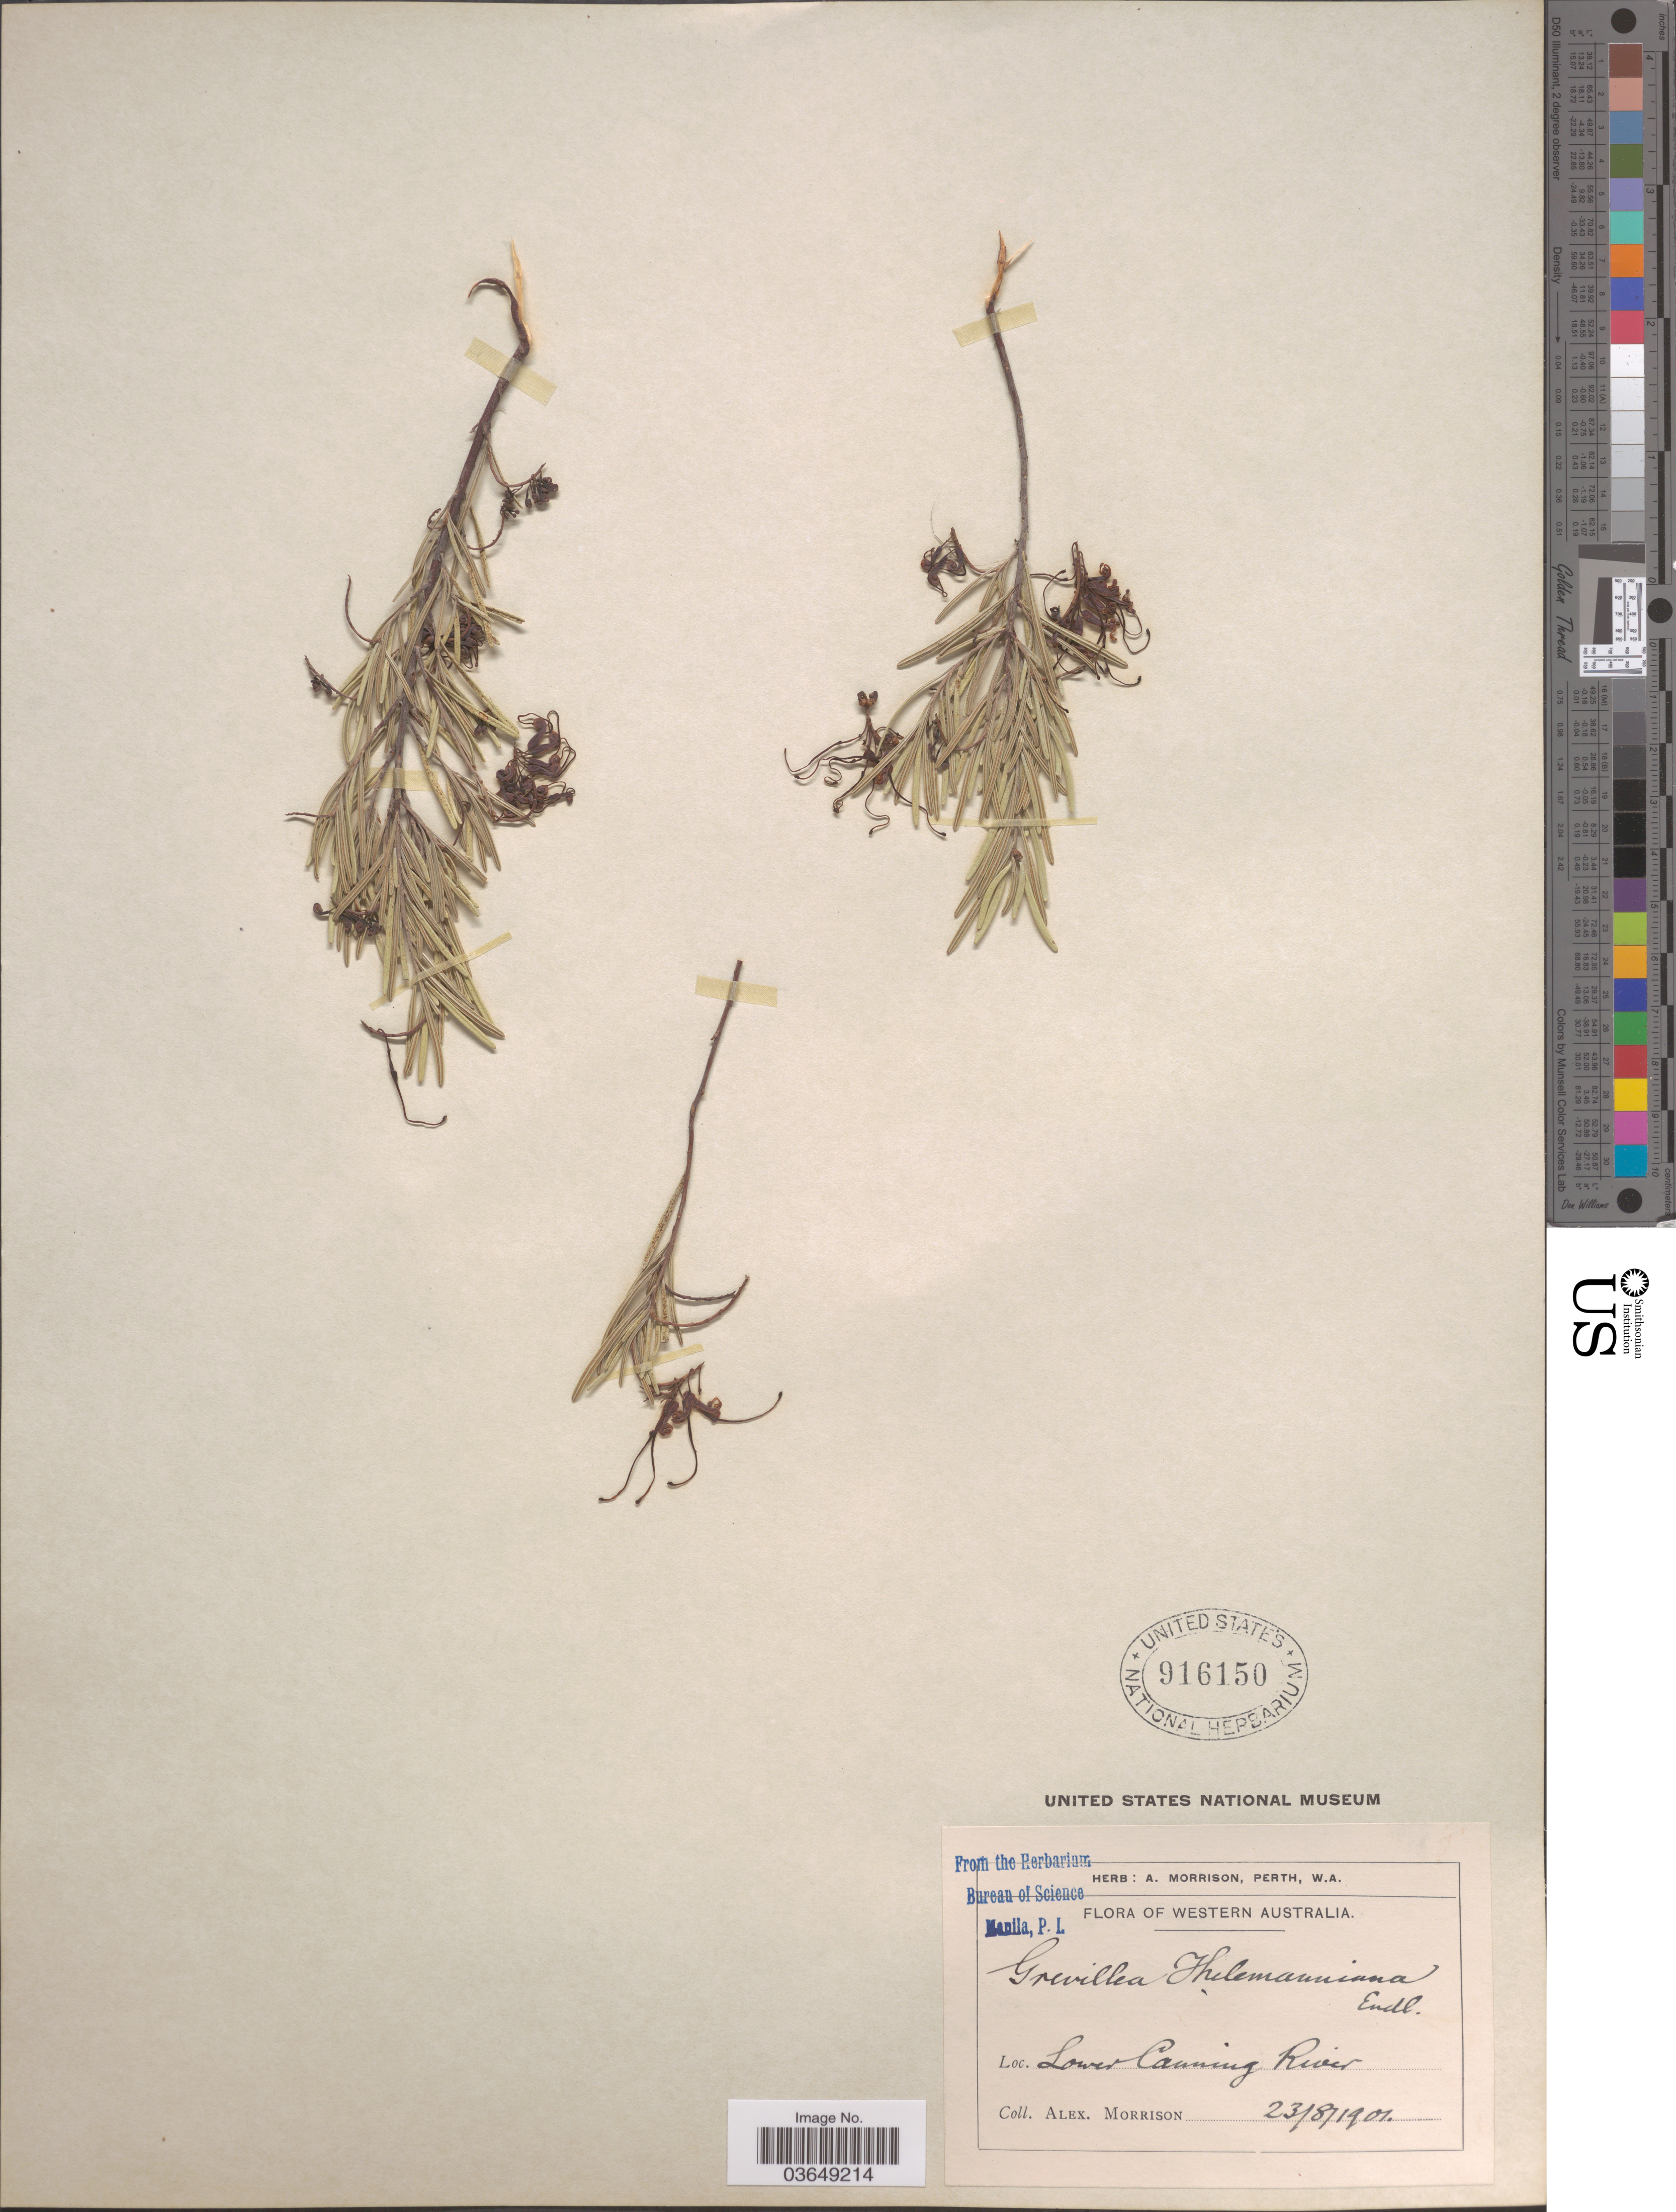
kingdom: Plantae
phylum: Tracheophyta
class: Magnoliopsida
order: Proteales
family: Proteaceae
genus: Grevillea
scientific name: Grevillea thelemanniana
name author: Hügel ex Lindl.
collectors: A. Morrison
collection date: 1901-08-23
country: Australia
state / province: Western Australia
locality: Lower Canning R.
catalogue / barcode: US 916150